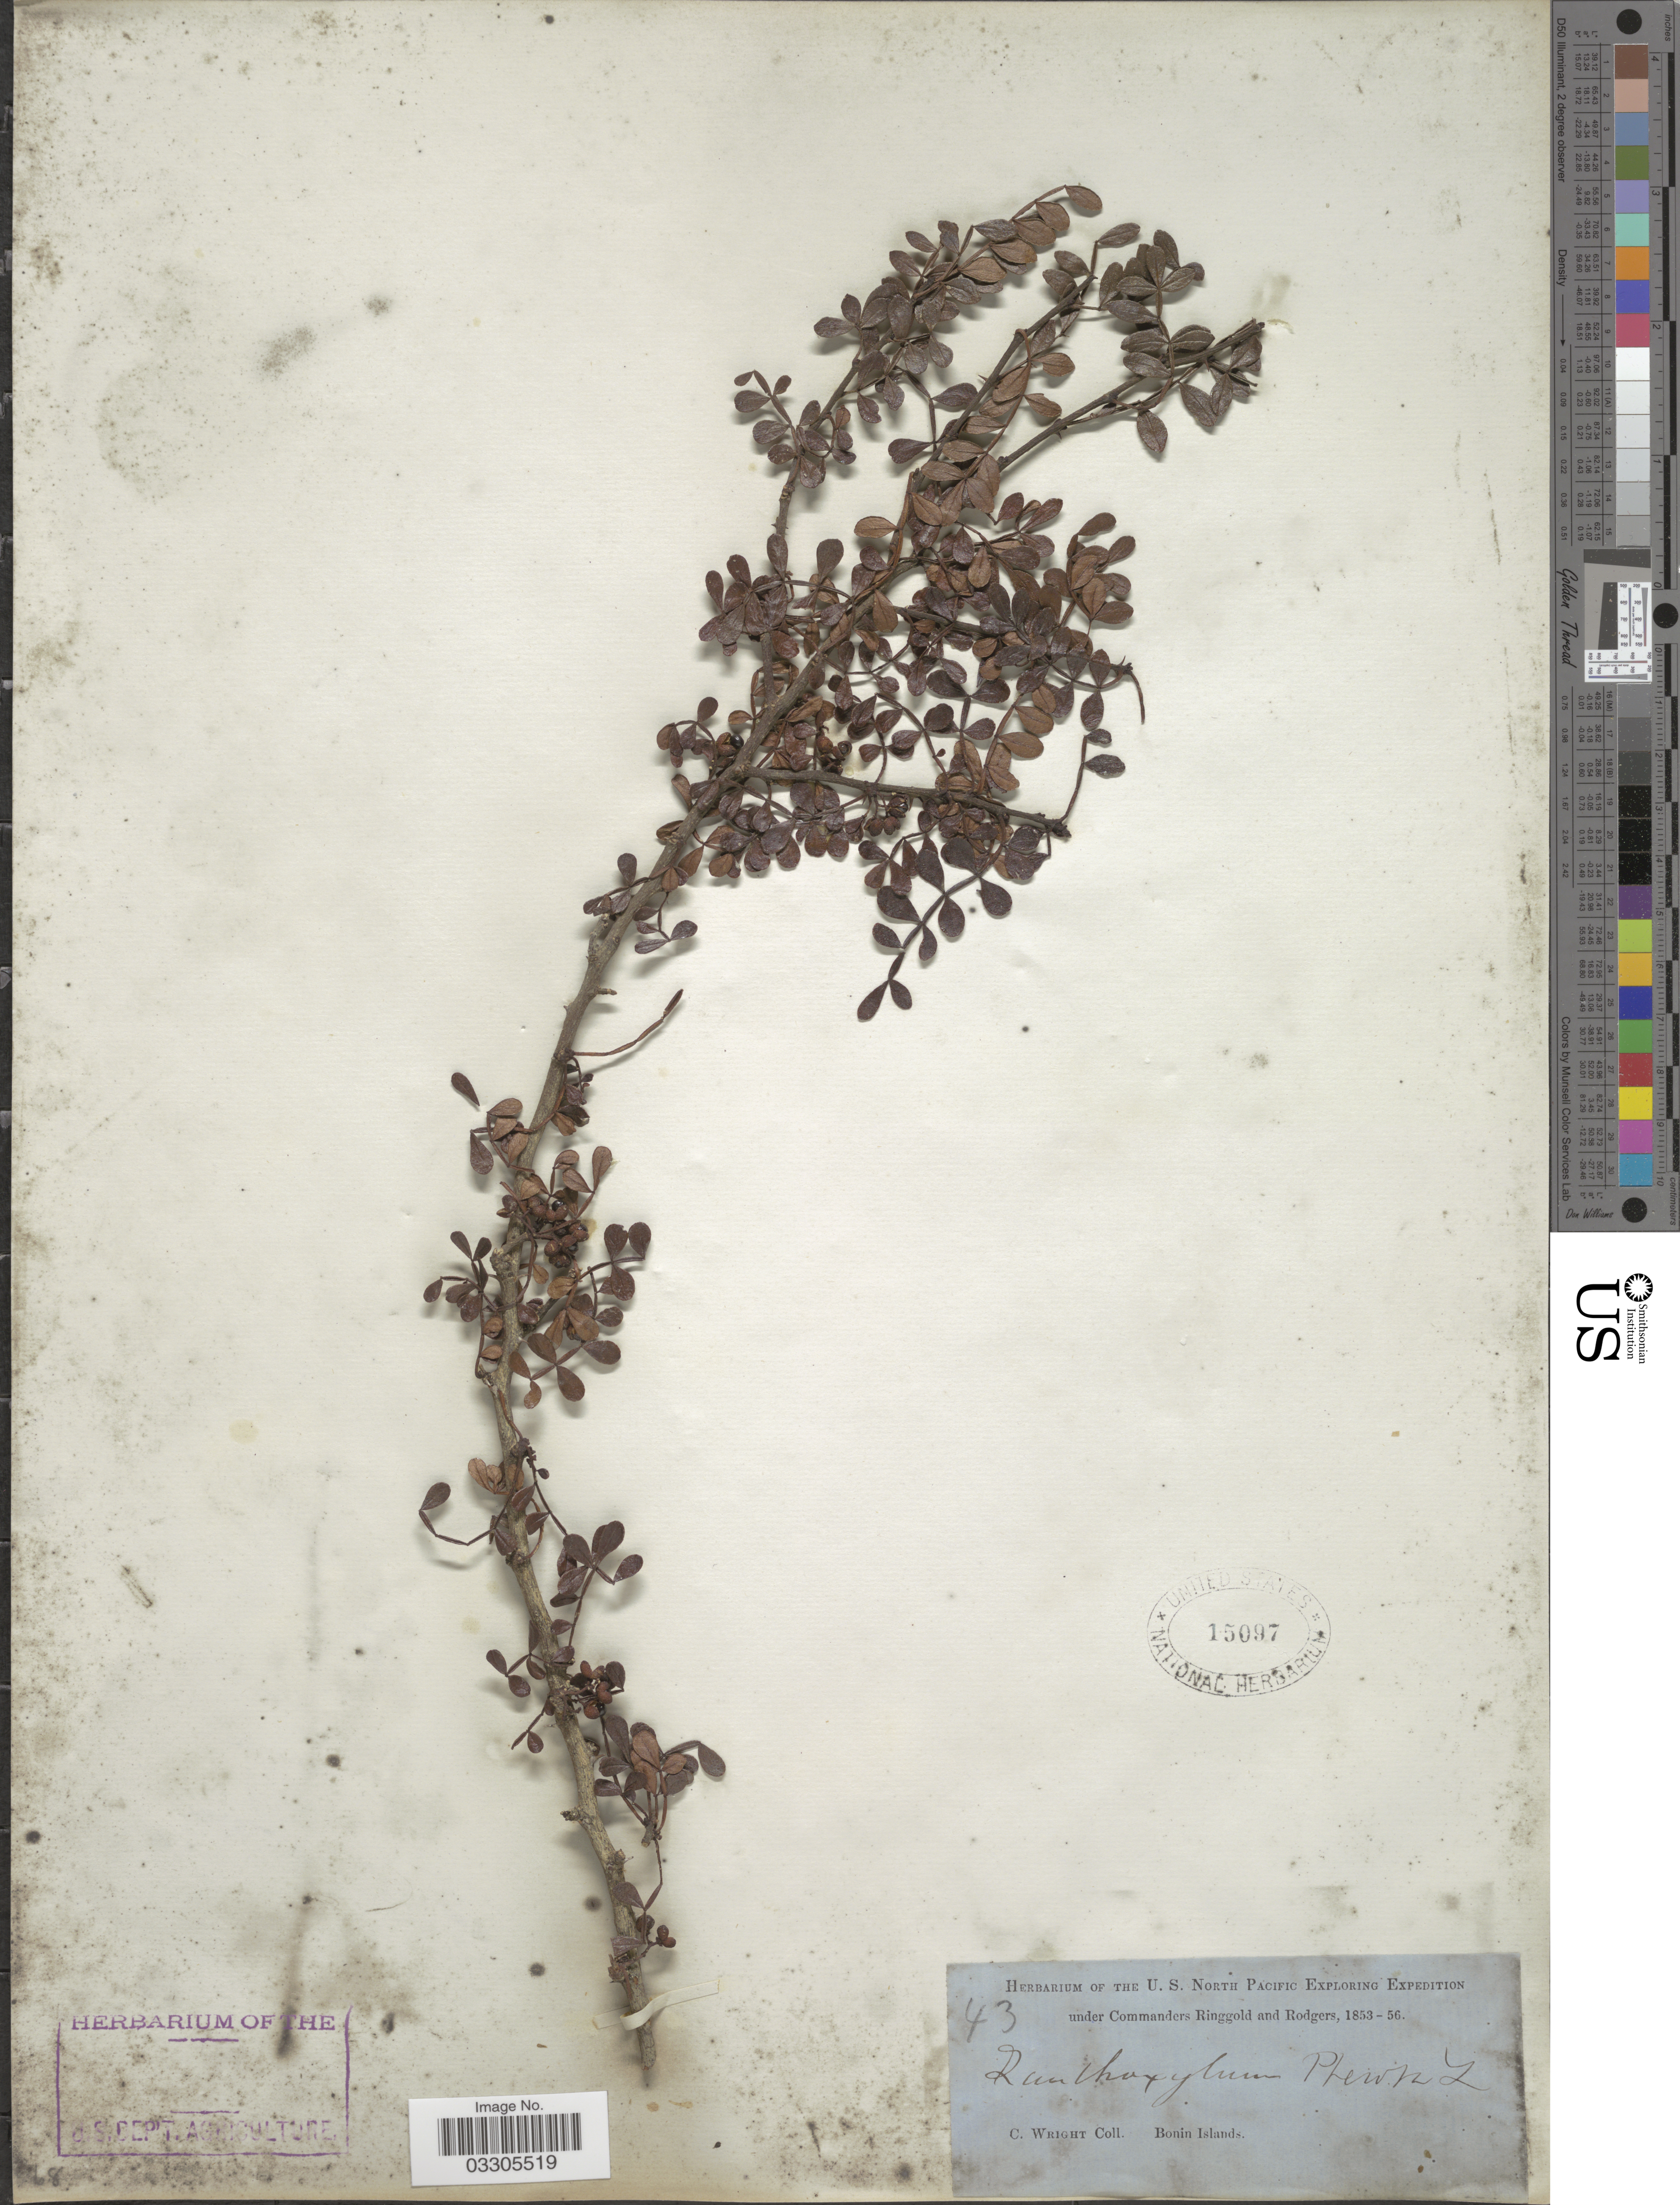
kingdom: Plantae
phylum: Tracheophyta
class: Magnoliopsida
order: Sapindales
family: Rutaceae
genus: Zanthoxylum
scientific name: Zanthoxylum arnottianum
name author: Maxim.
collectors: C. Wright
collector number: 43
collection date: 1853/1856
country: Japan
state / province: Tokyo, Federal City of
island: Bonin Islands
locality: Bonin Islands.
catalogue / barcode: US 15097